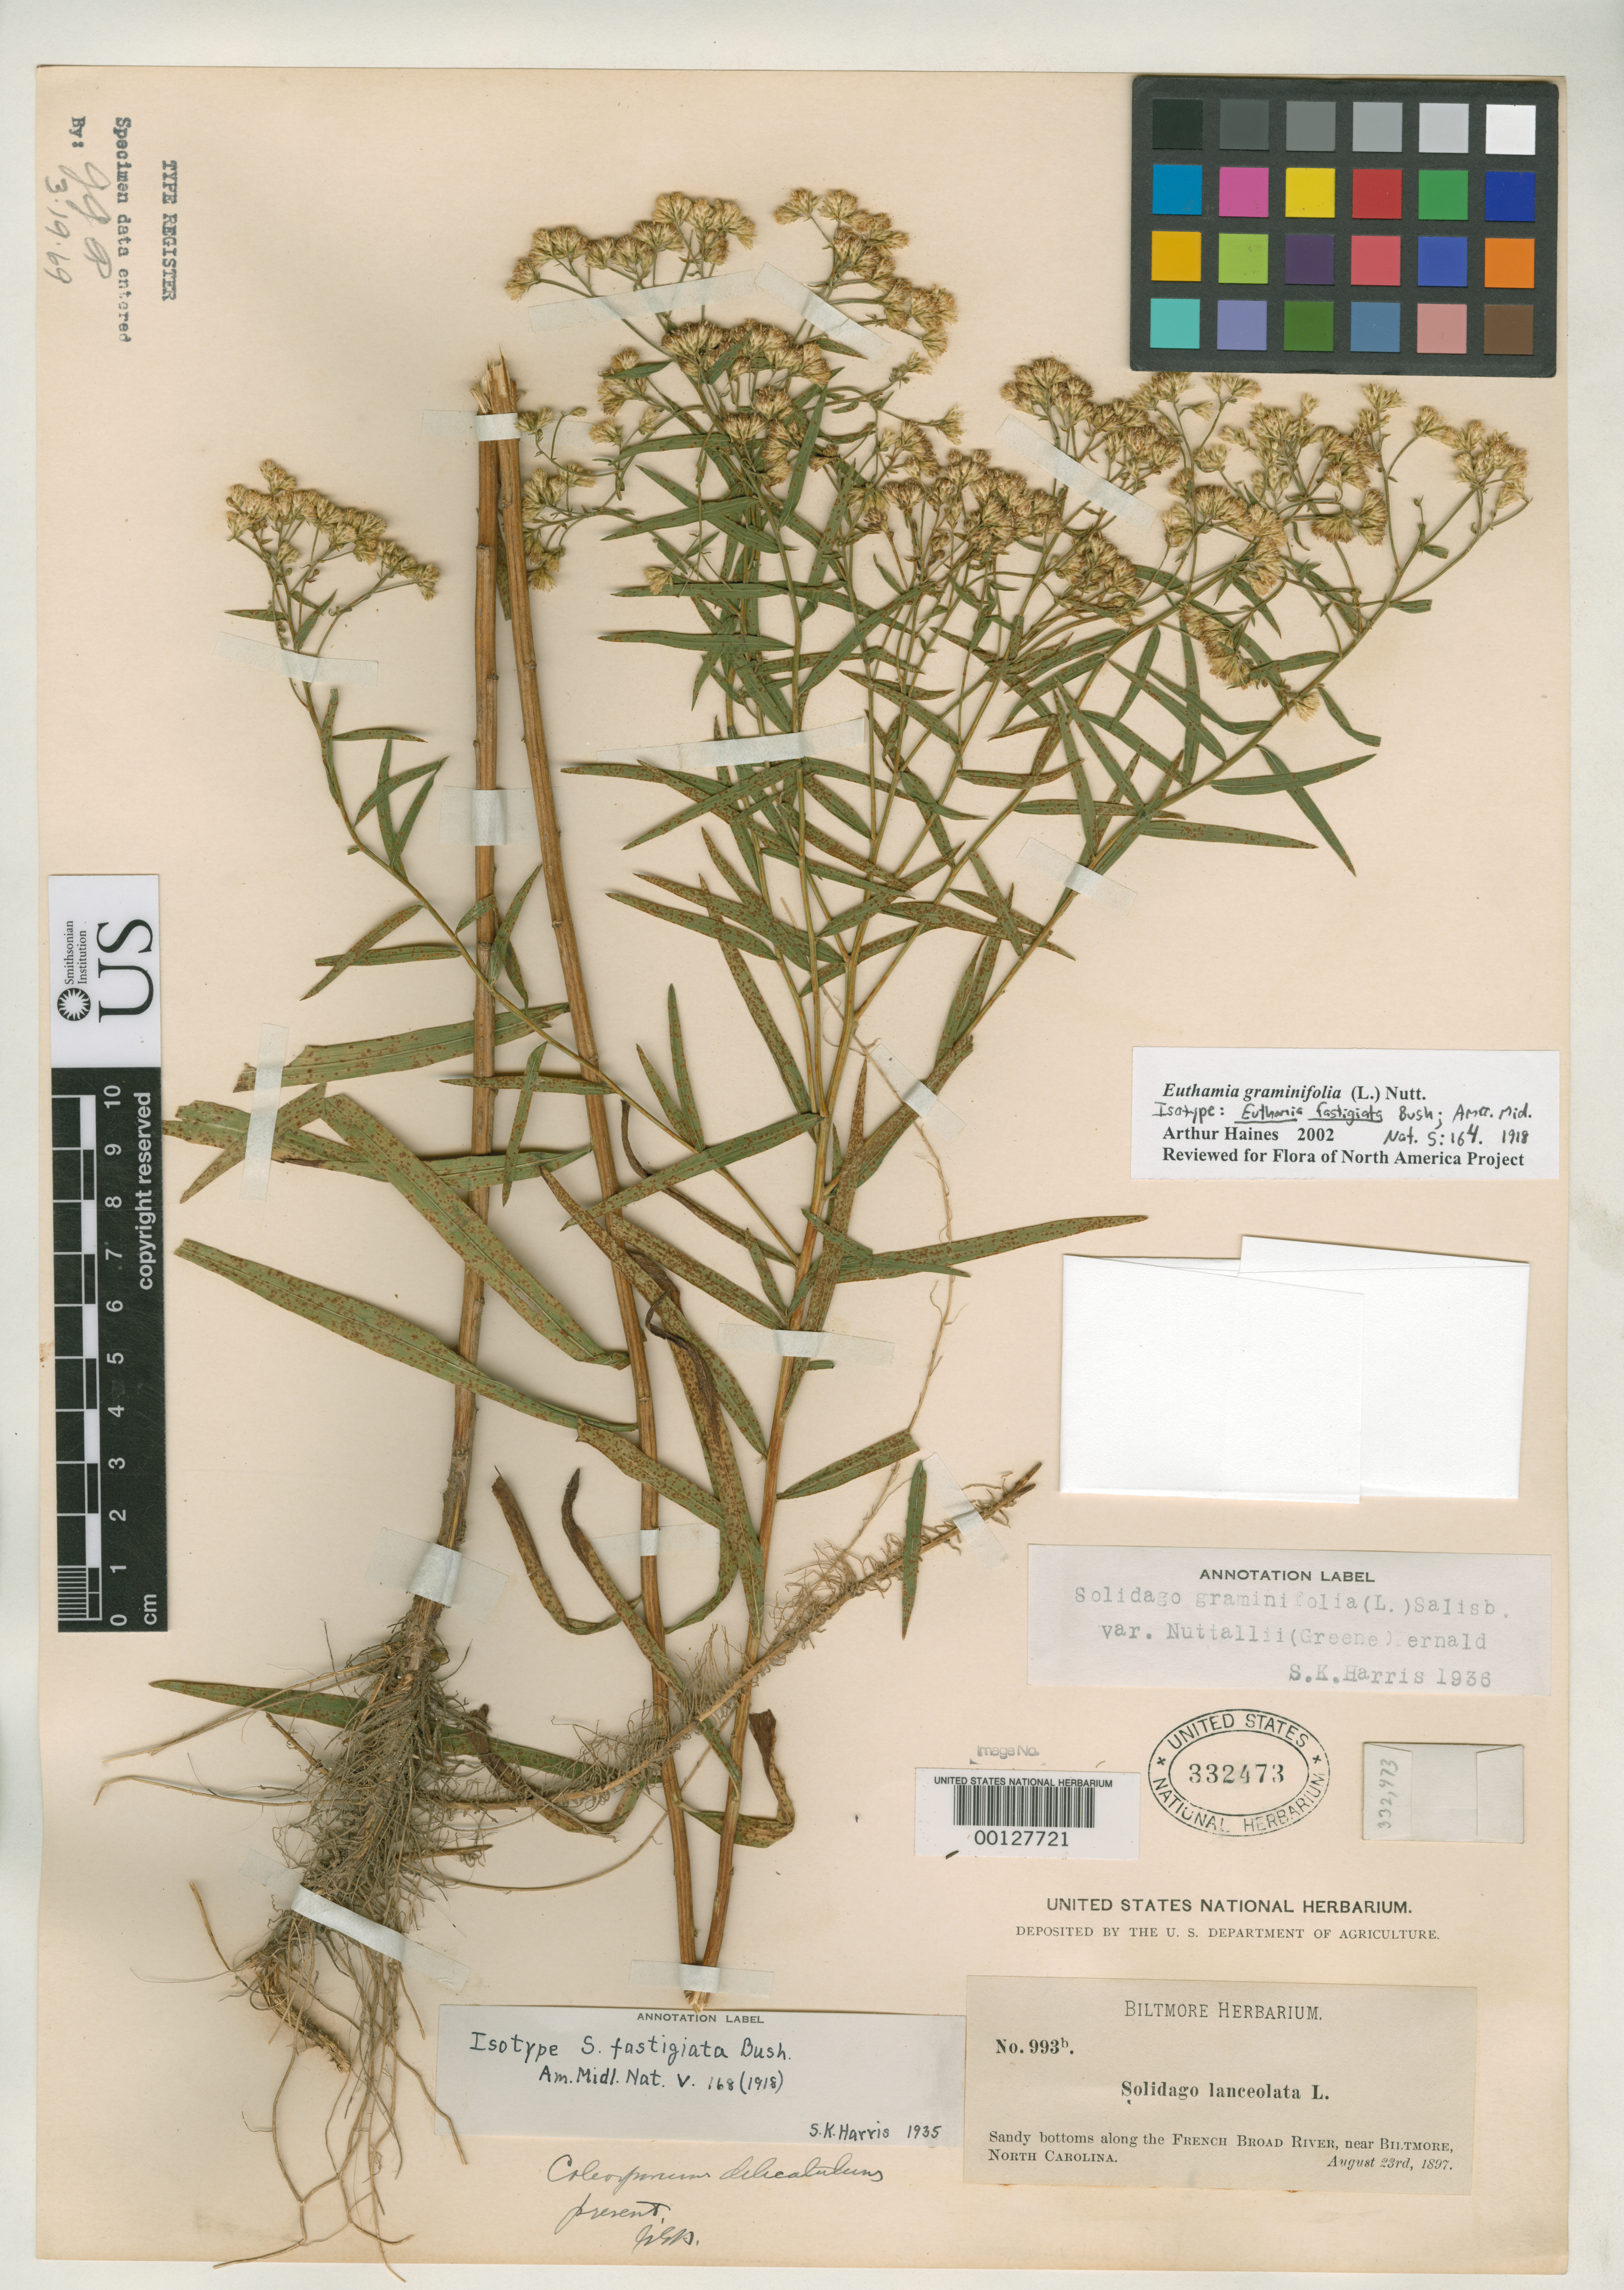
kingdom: Plantae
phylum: Tracheophyta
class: Magnoliopsida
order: Asterales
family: Asteraceae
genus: Euthamia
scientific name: Euthamia fastigiata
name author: Bush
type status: Isotype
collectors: ex herb. Biltmore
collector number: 9936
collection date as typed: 23 Aug 1897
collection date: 1897-08-23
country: United States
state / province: North Carolina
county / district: Buncombe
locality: Biltmore.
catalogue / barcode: US 332473